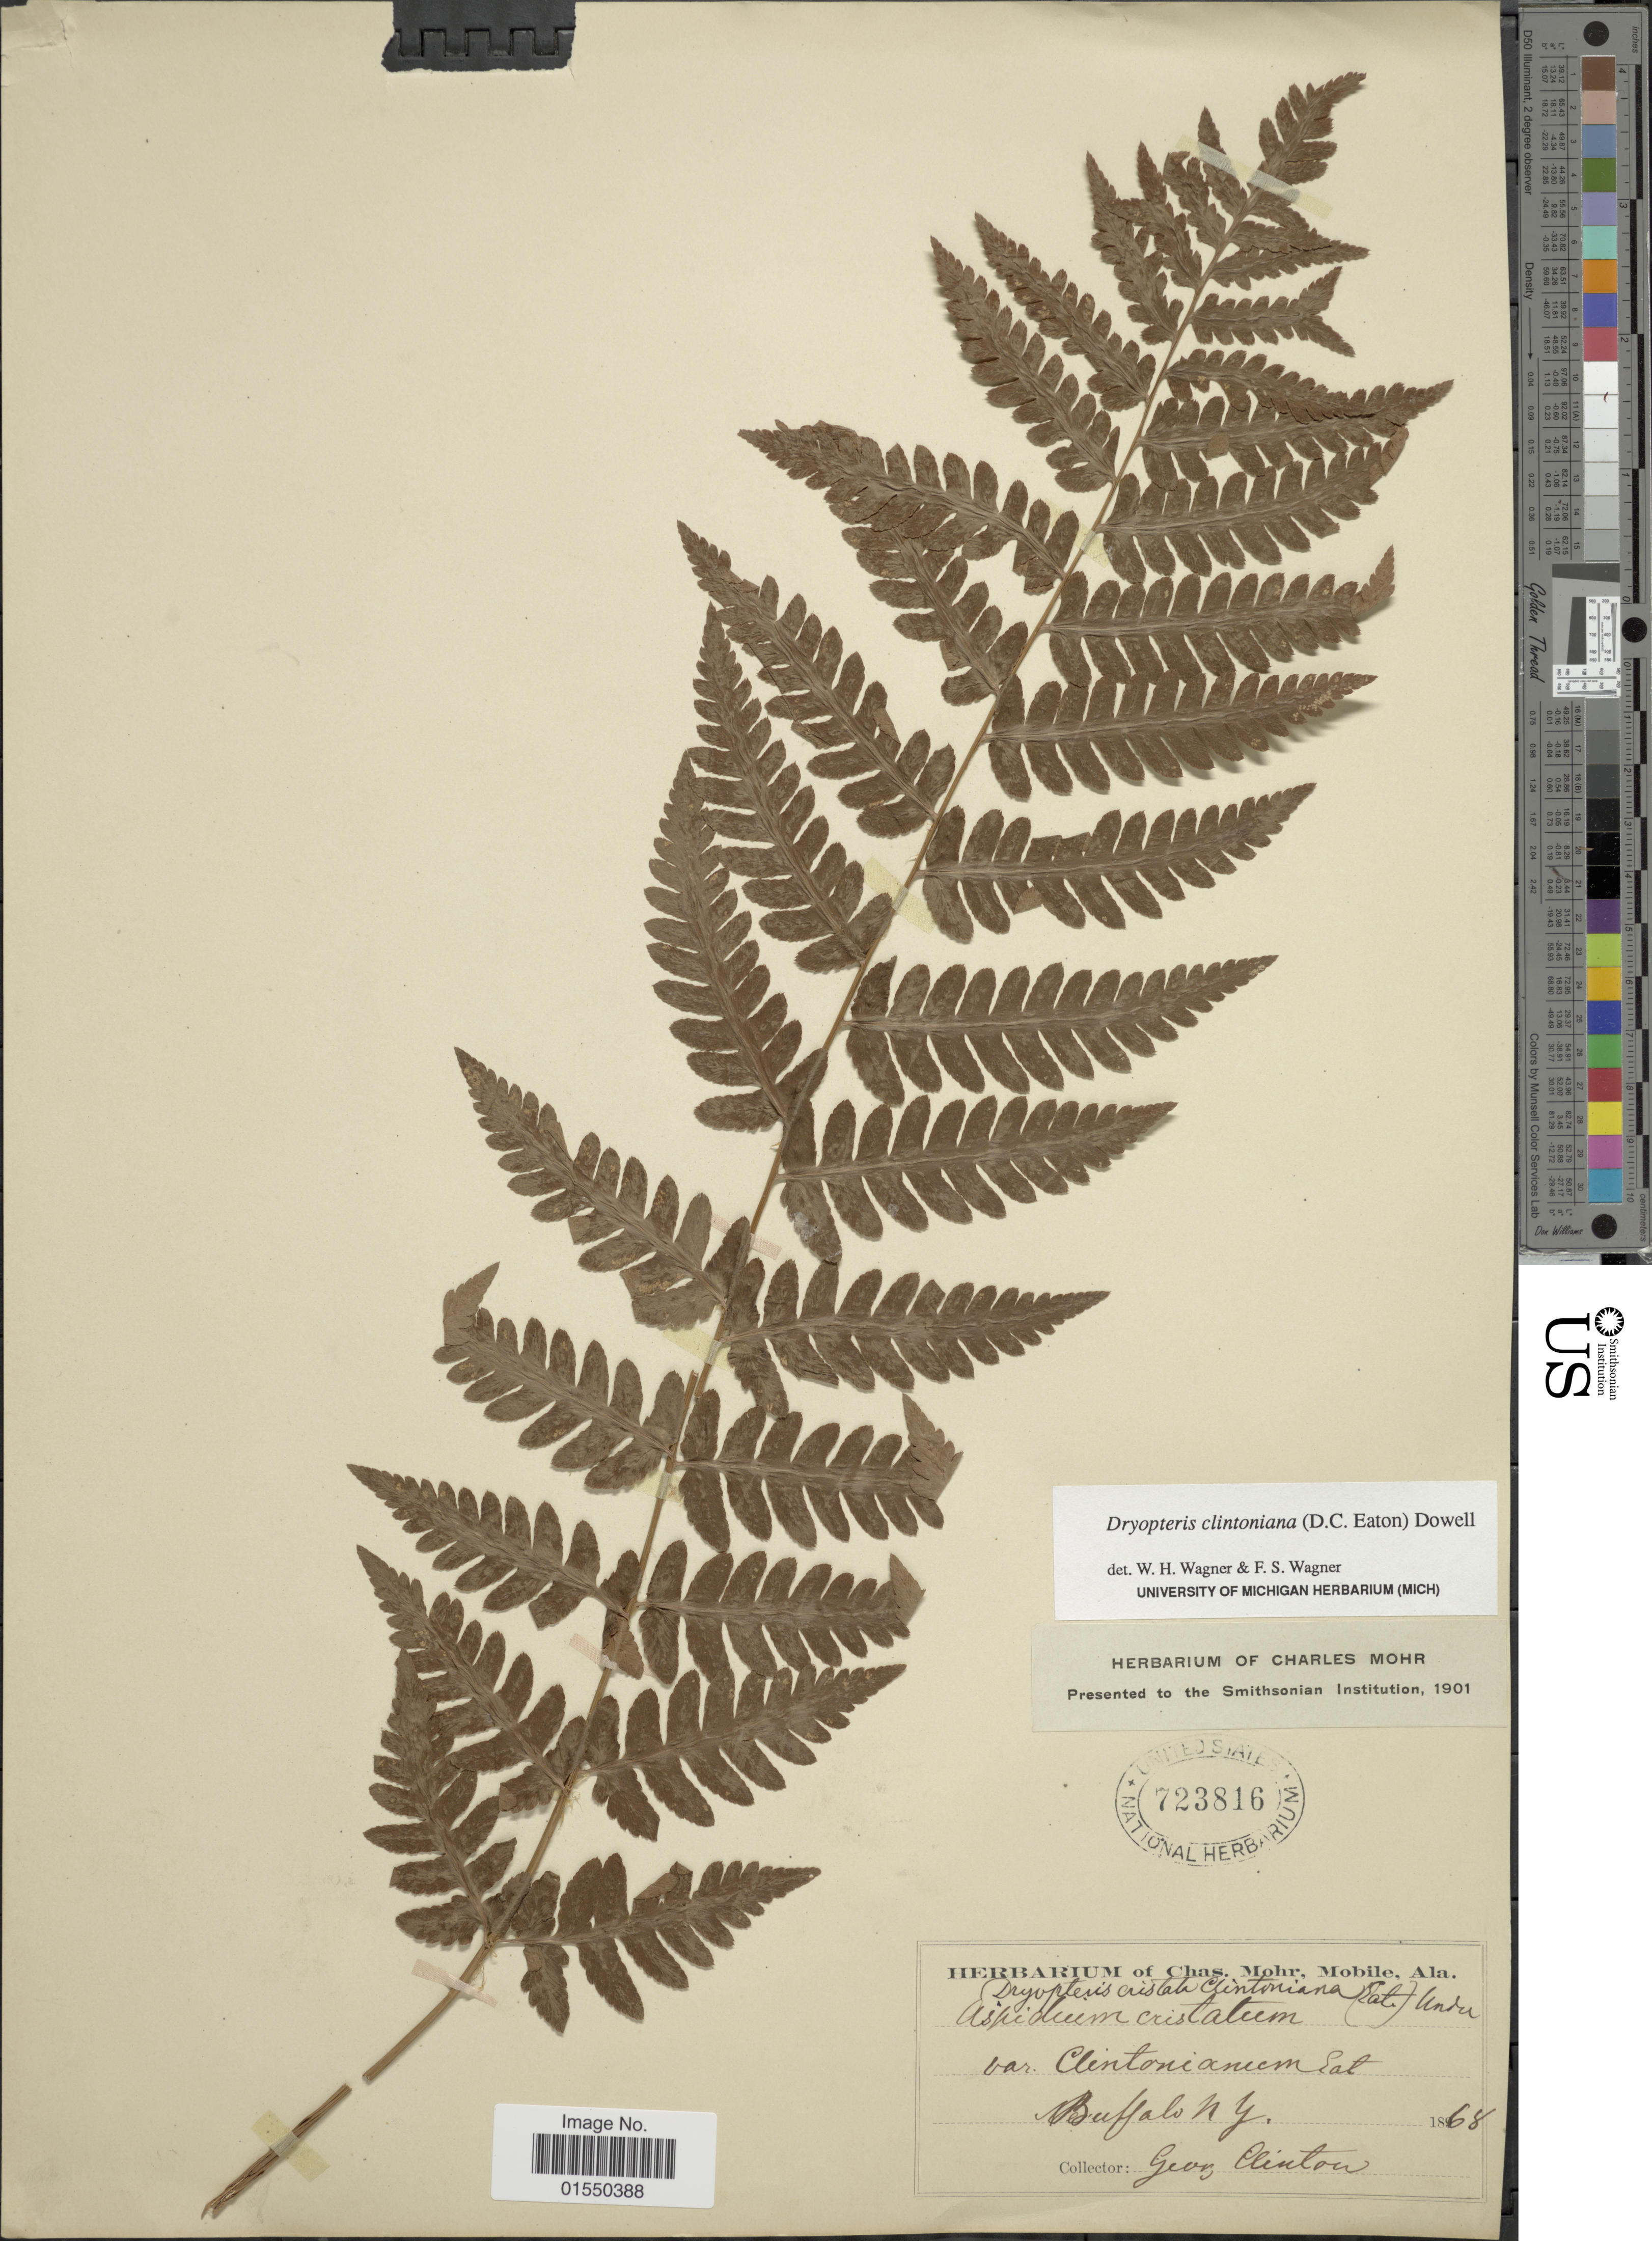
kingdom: Plantae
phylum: Tracheophyta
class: Polypodiopsida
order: Polypodiales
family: Dryopteridaceae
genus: Dryopteris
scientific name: Dryopteris clintoniana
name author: (D.C. Eaton) Dowell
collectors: G. N. Clinton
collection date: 1868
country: United States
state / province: New York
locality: Buffalo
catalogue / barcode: US 723816